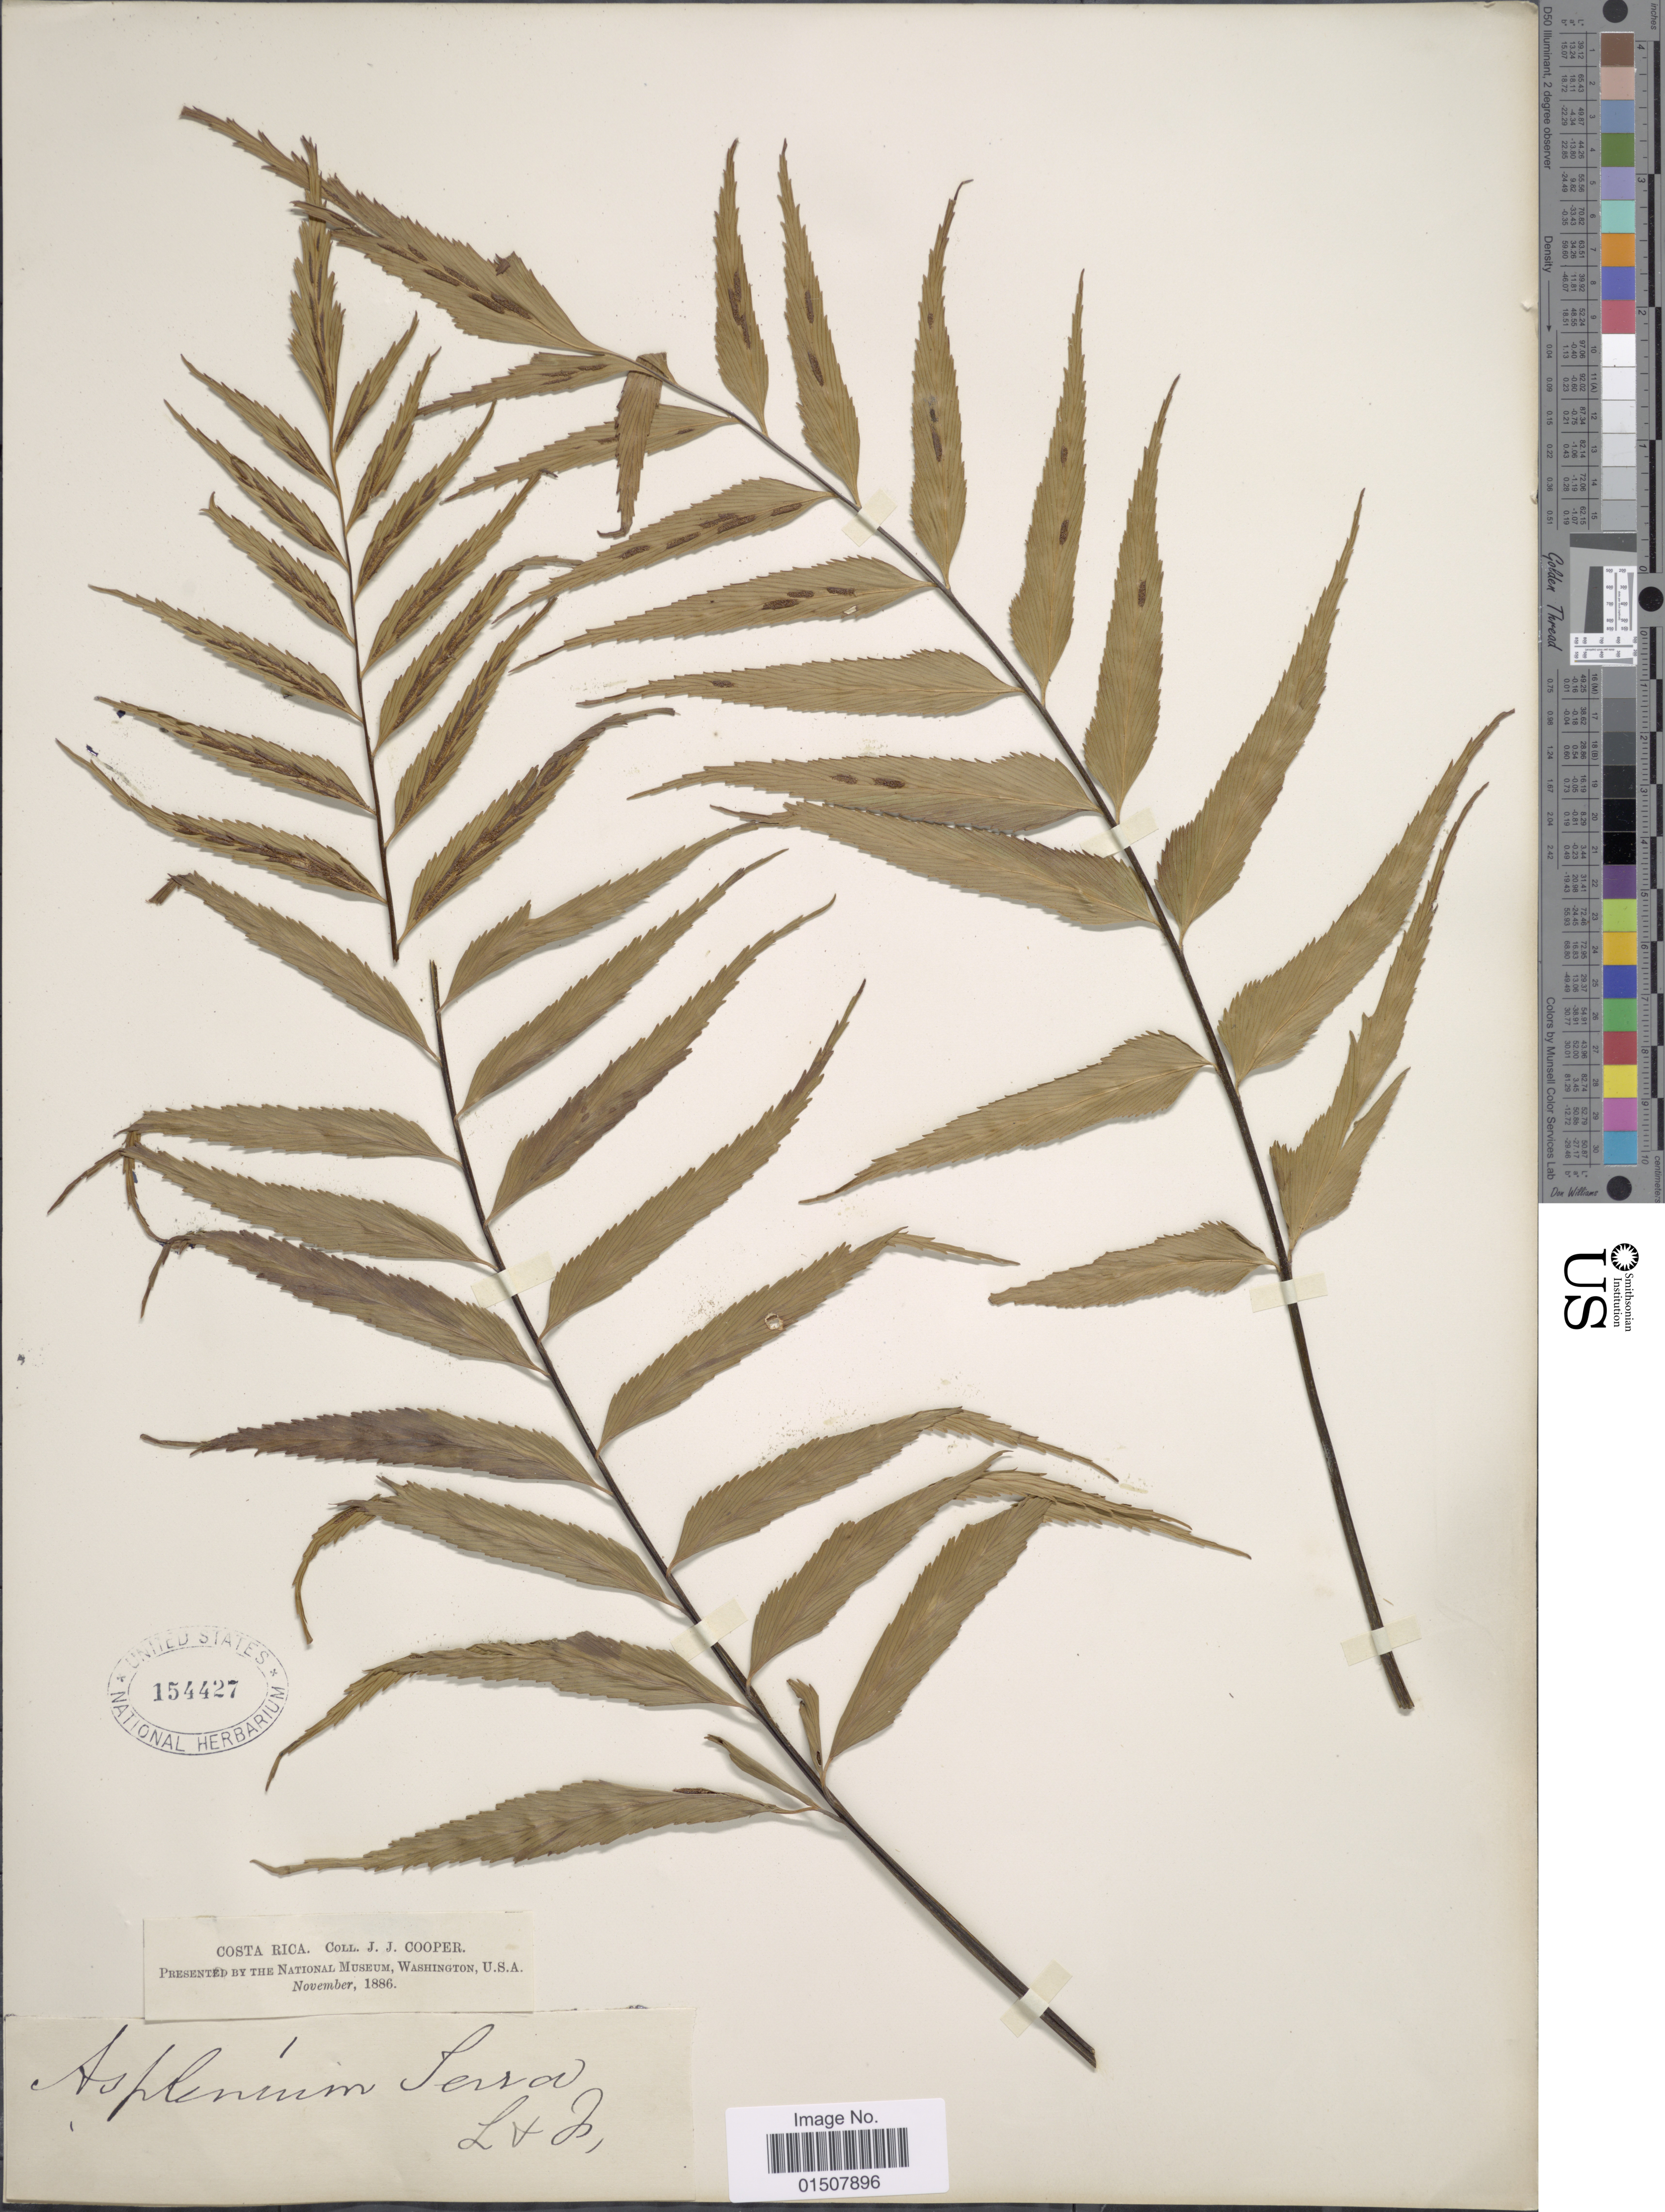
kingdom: Plantae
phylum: Tracheophyta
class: Polypodiopsida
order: Polypodiales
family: Aspleniaceae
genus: Asplenium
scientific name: Asplenium serra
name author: Langsd. & Fisch.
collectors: J. J. Cooper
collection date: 1886-11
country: Costa Rica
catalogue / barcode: US 154427